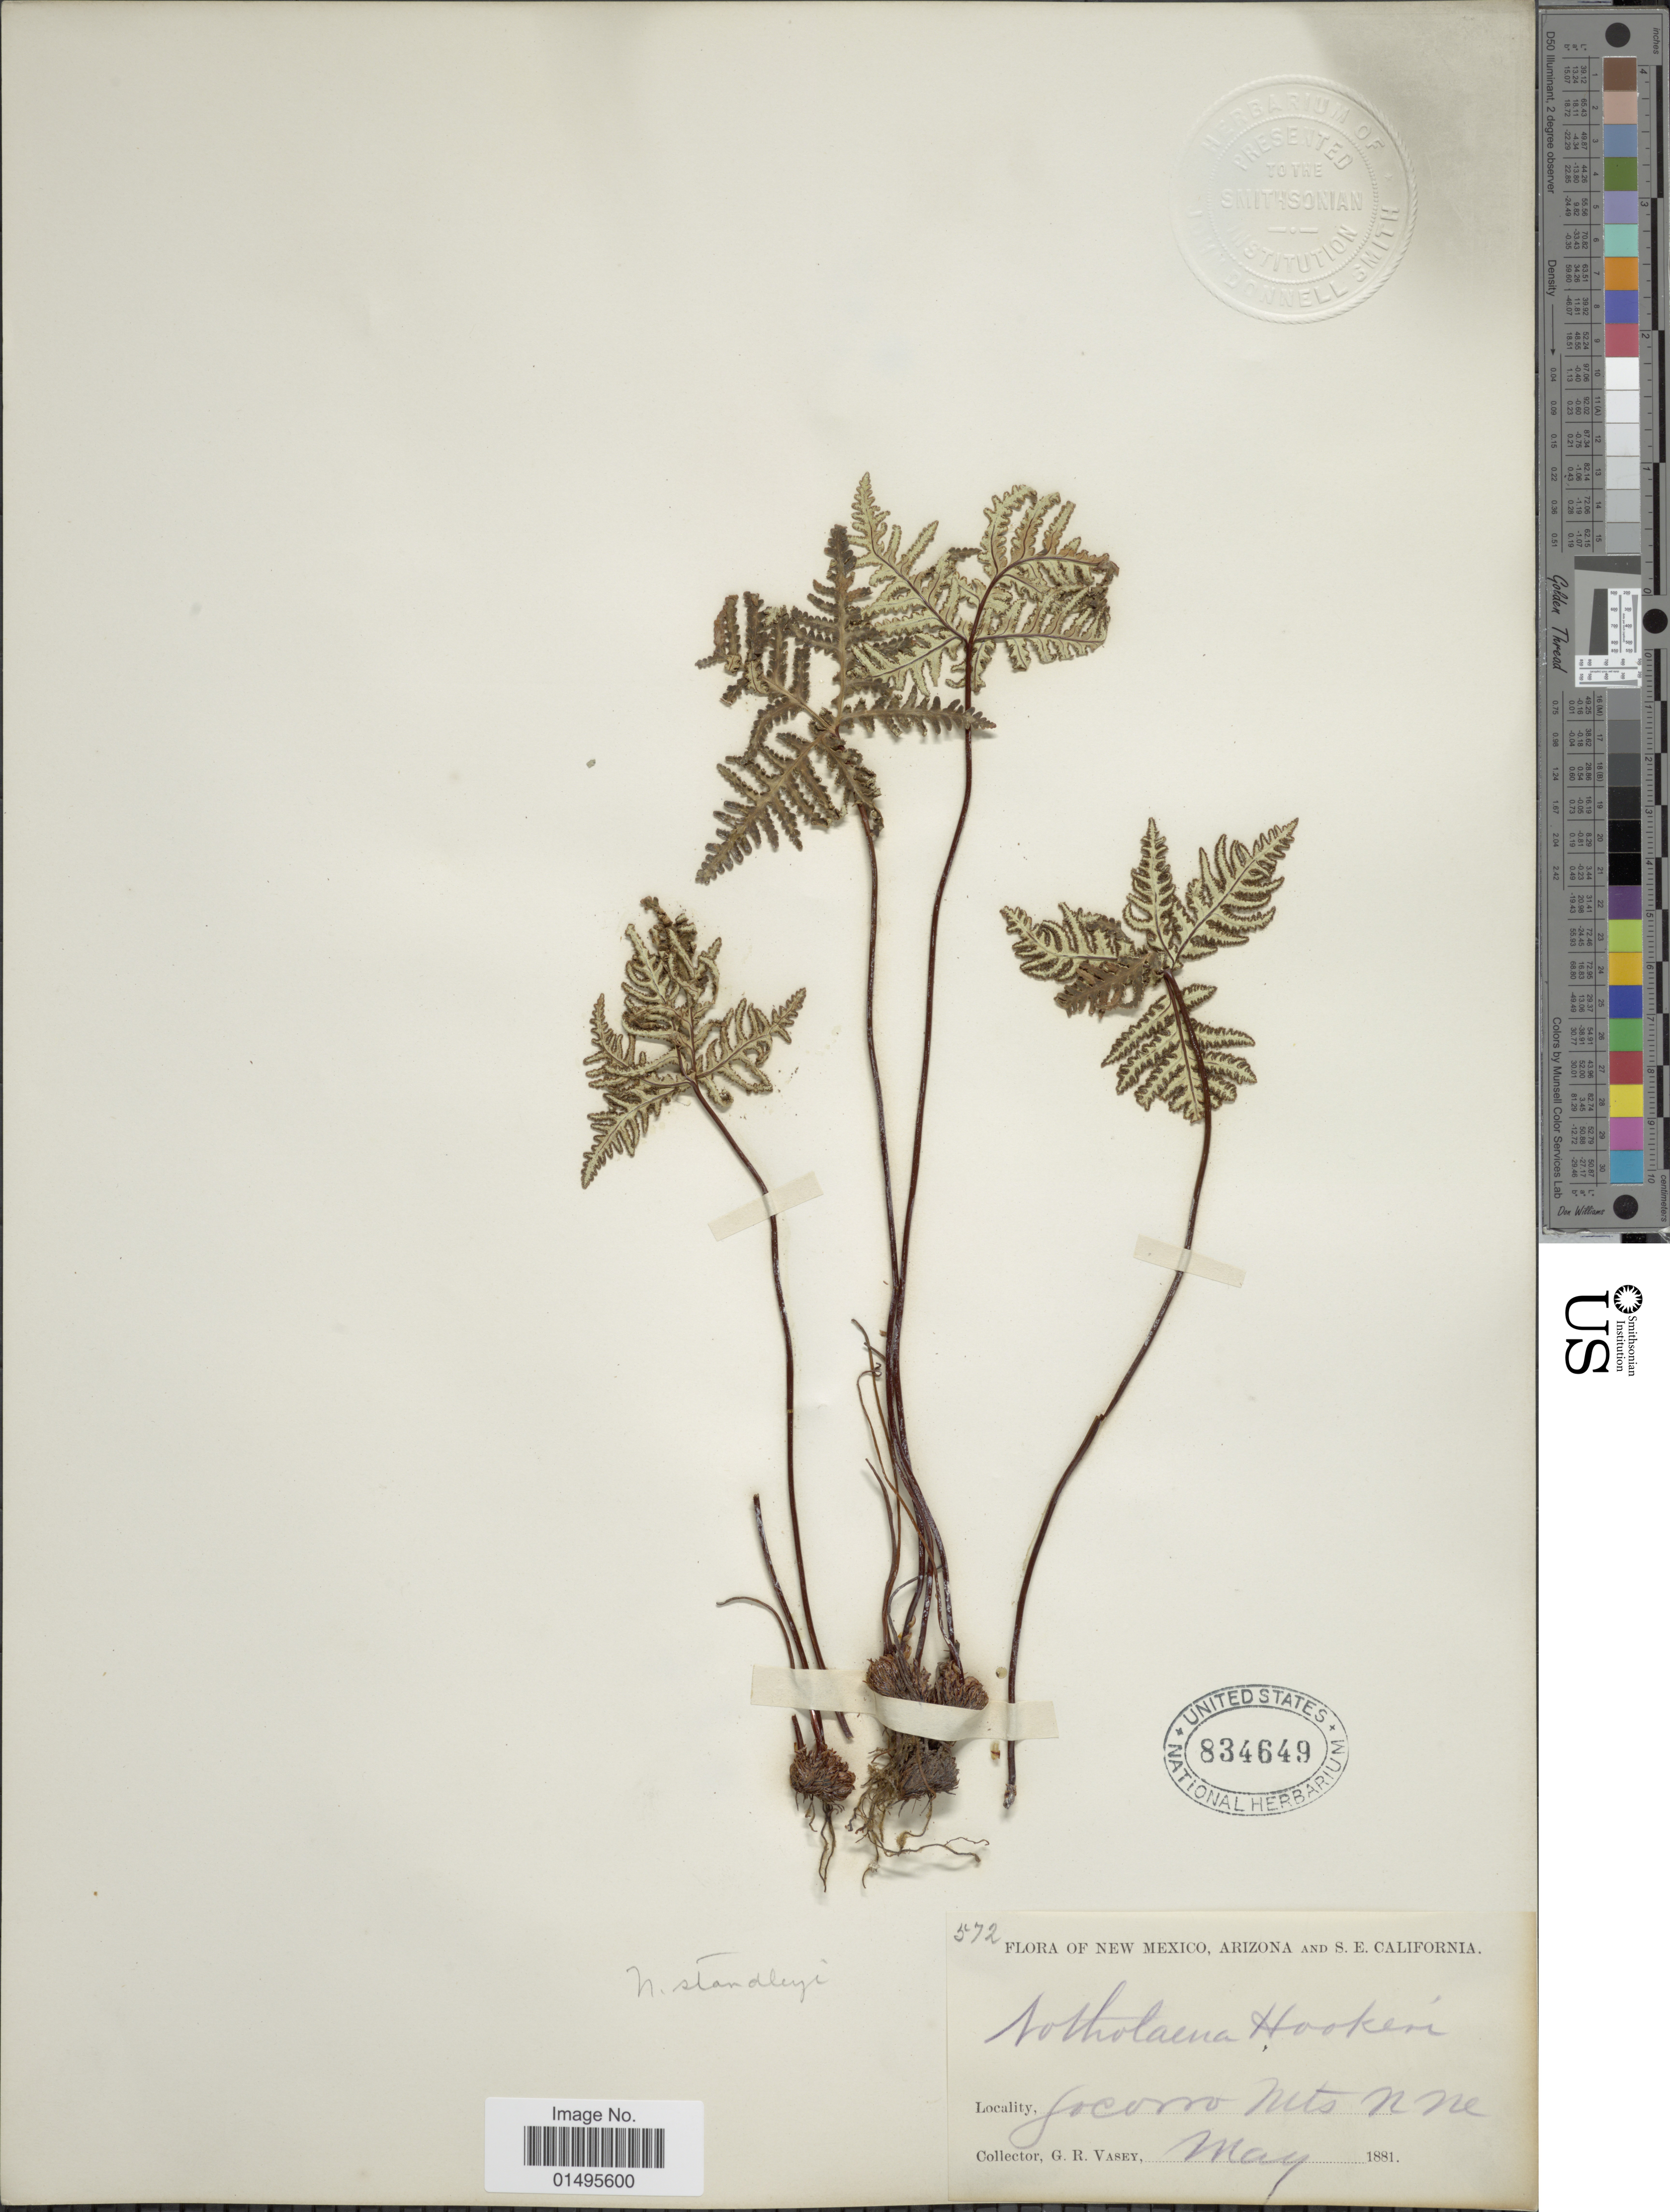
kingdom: Plantae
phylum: Tracheophyta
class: Polypodiopsida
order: Polypodiales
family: Pteridaceae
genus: Notholaena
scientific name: Notholaena standleyi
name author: Maxon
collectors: G. R. Vasey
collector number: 572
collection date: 1881-05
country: United States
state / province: New Mexico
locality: Socorro Mts.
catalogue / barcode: US 834649